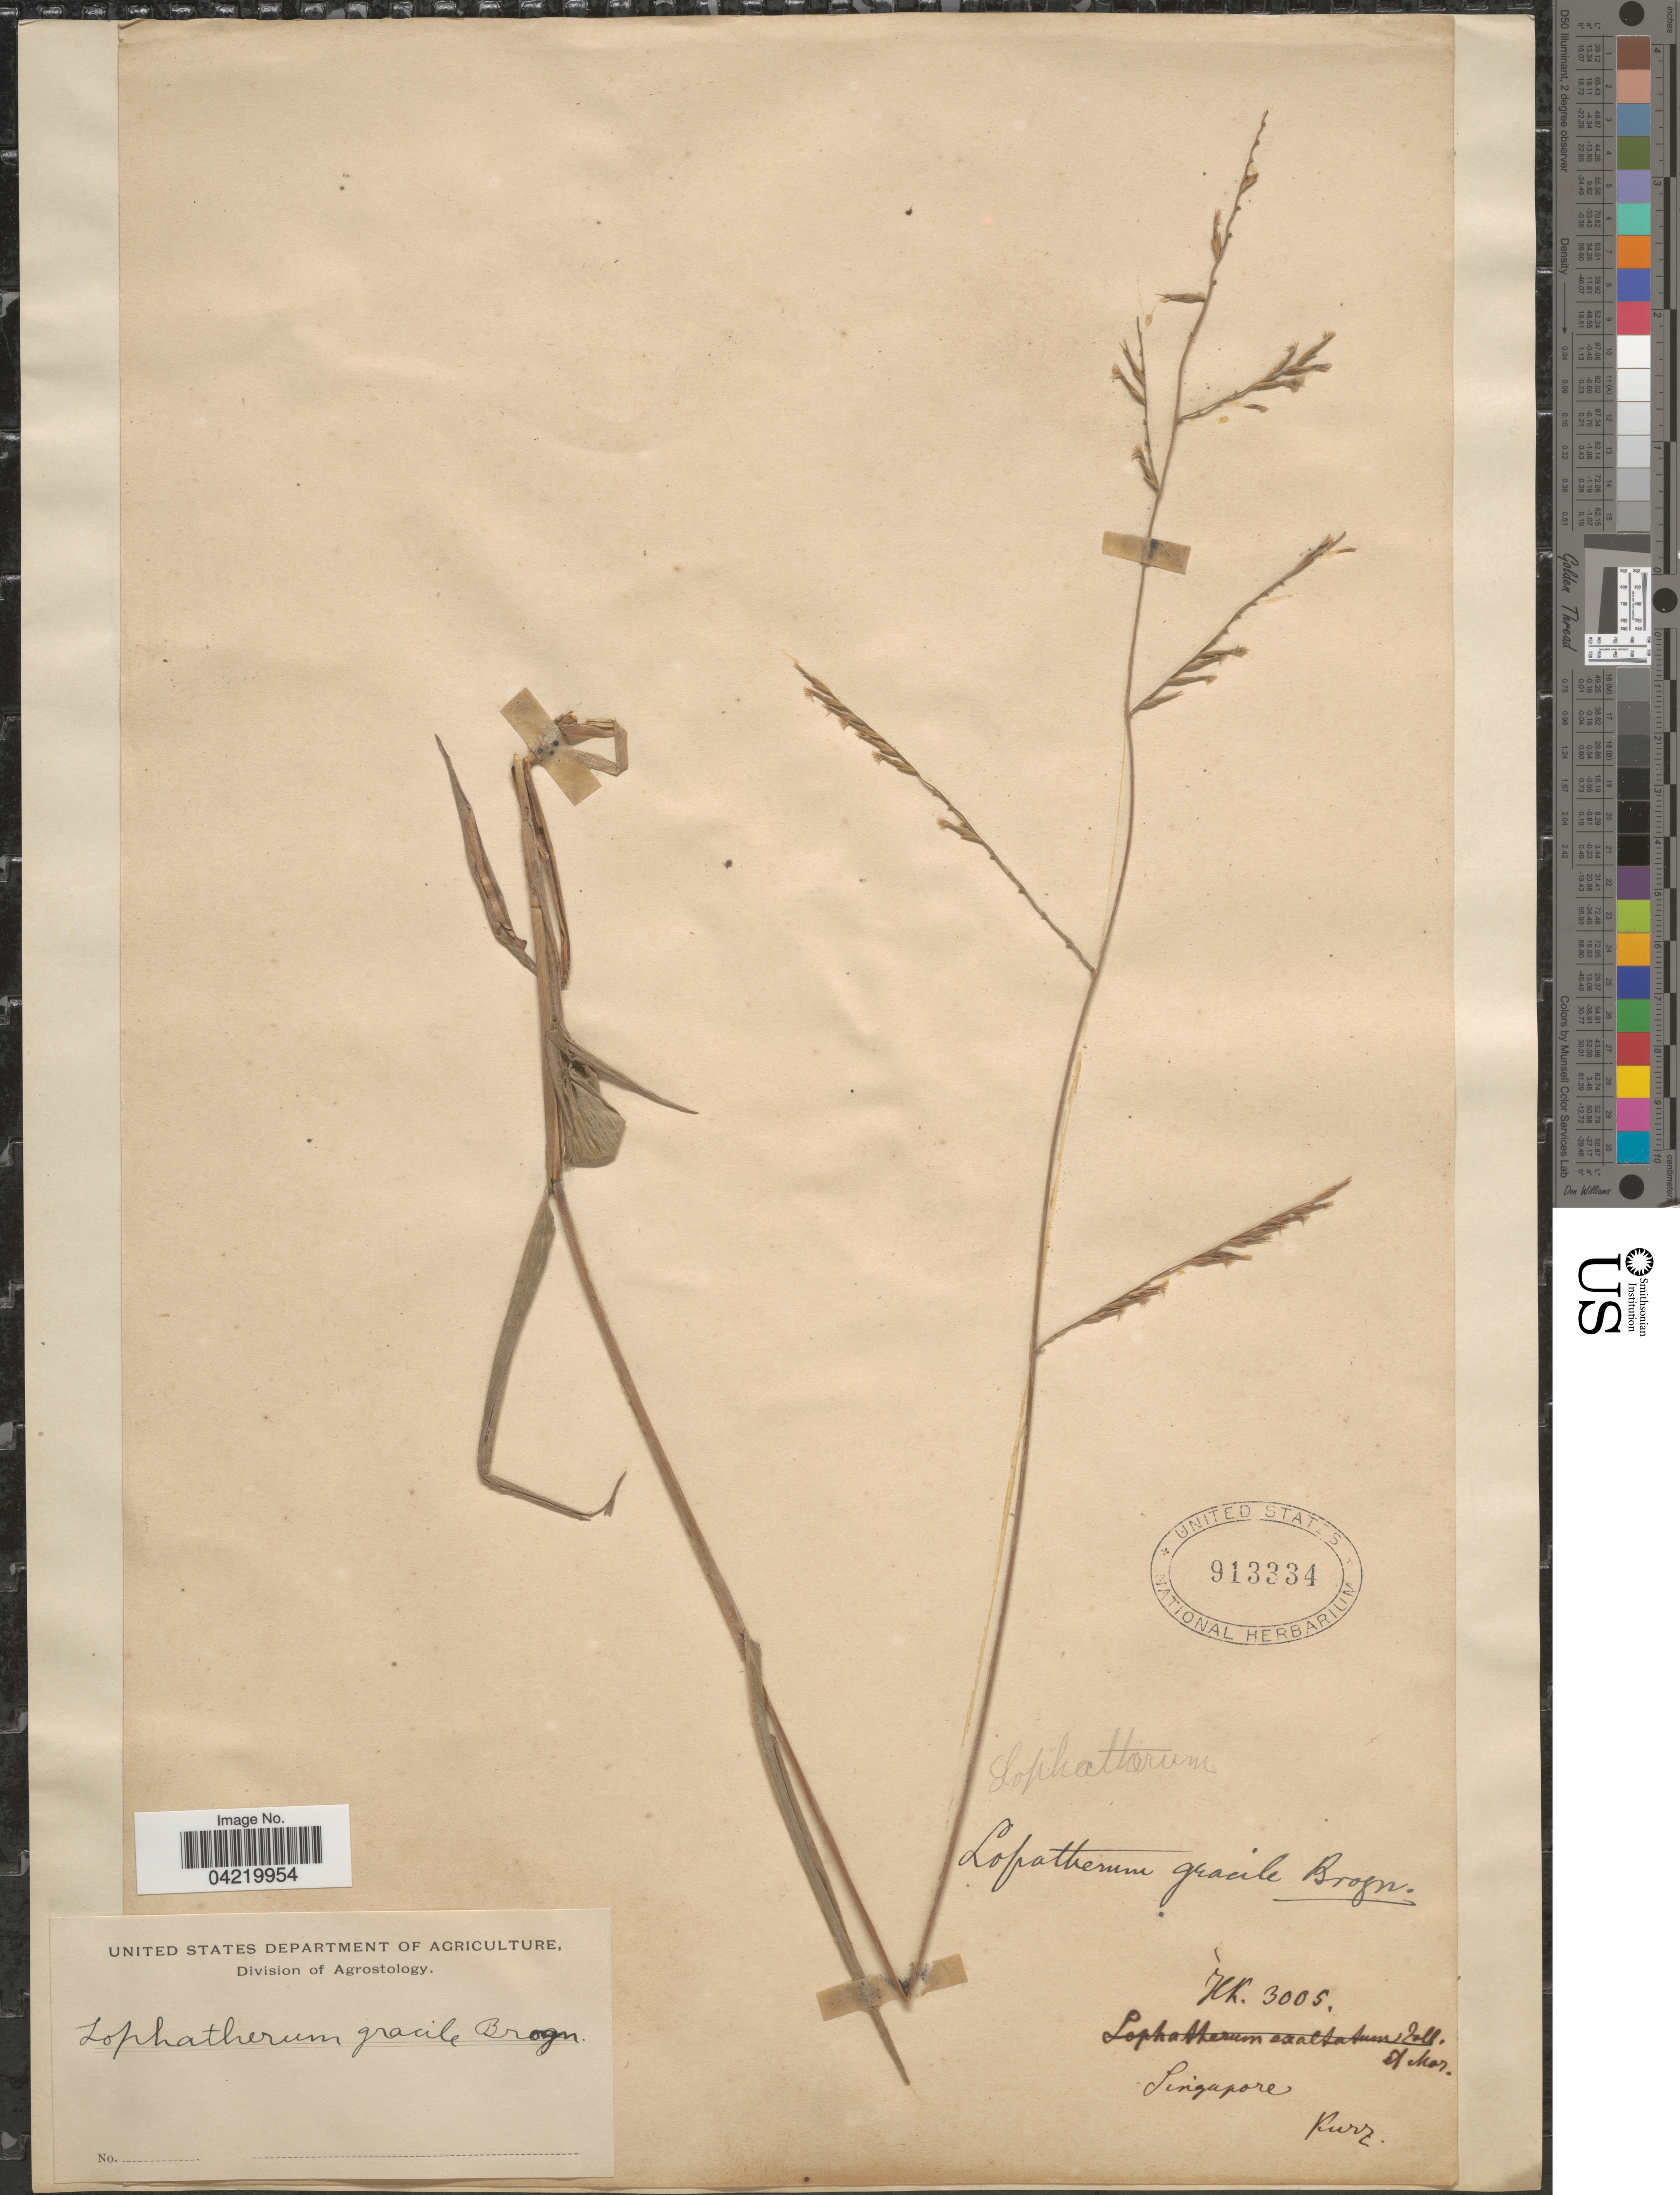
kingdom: Plantae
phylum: Tracheophyta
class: Liliopsida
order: Poales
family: Poaceae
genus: Lophatherum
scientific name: Lophatherum gracile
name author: Brongn.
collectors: -. Kurr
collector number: HK3005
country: Singapore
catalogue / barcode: US 913334